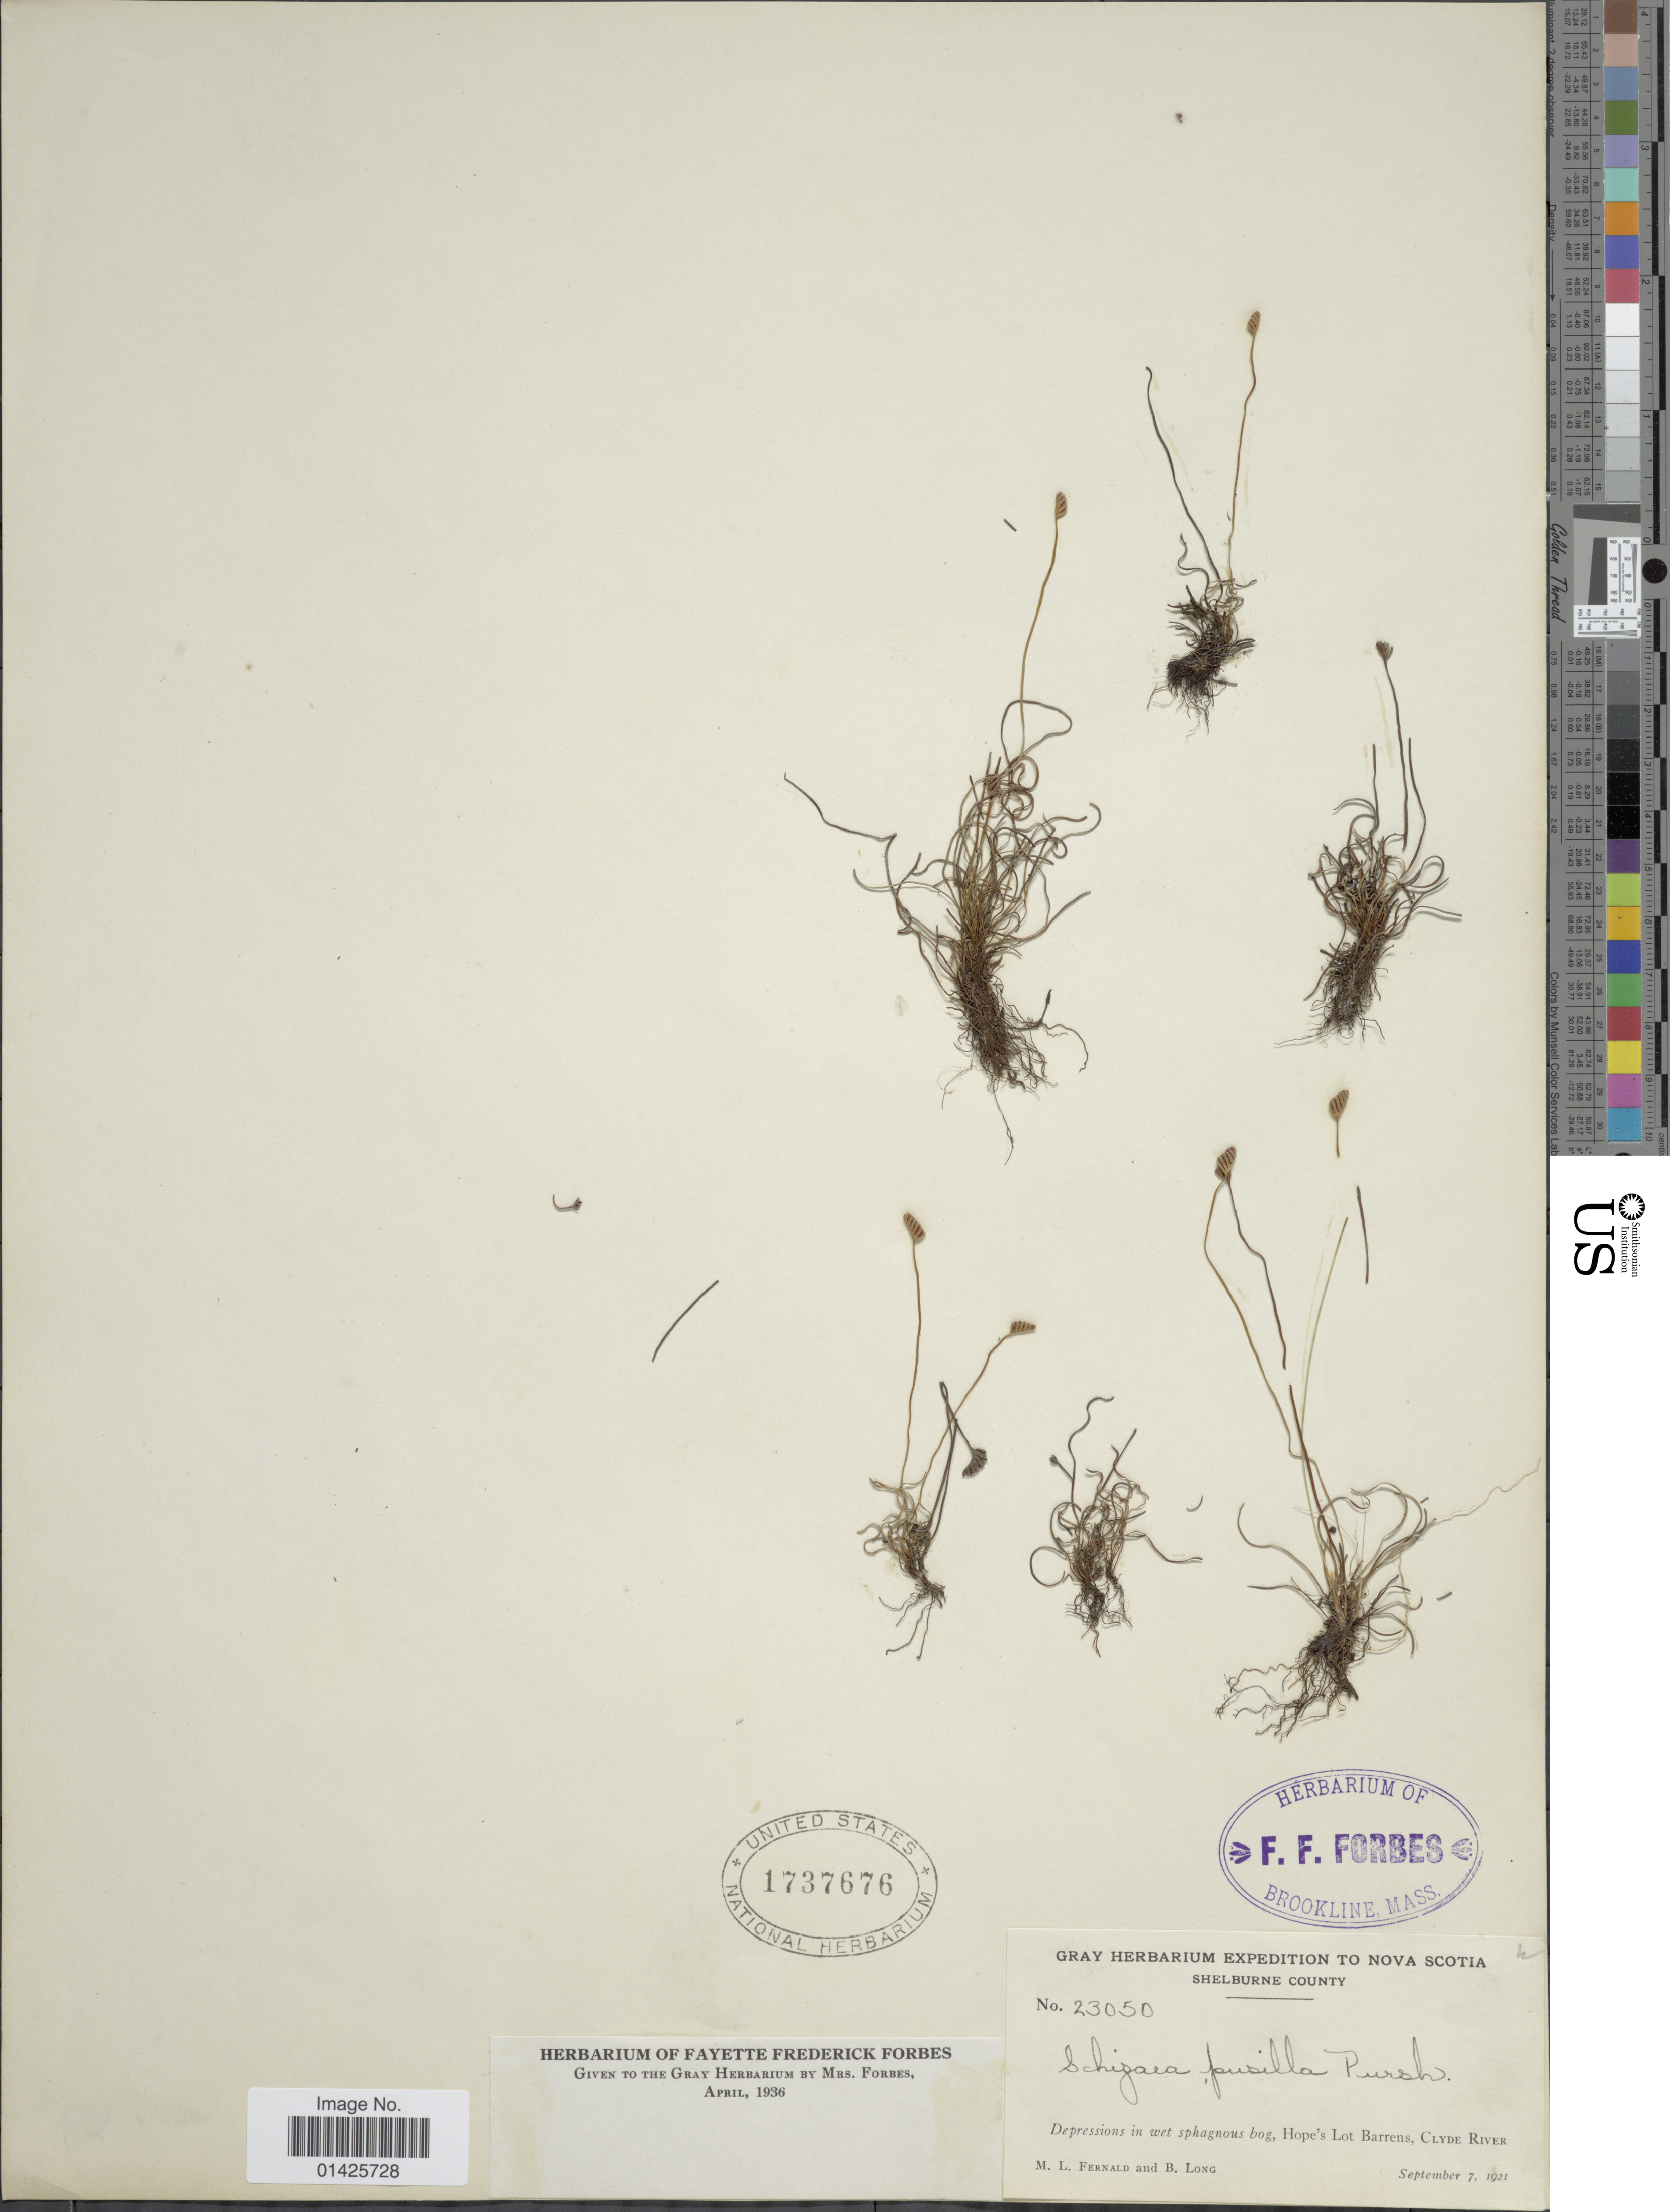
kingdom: Plantae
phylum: Tracheophyta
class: Polypodiopsida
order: Schizaeales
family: Schizaeaceae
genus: Schizaea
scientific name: Schizaea pusilla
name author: Pursh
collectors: M. L. Fernald & B. H. Long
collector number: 23050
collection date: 1921-09-07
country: Canada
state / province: Nova Scotia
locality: Depressions in wet sphagnous bog, Hope's Lot Barrens, Clyde River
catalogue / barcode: US 1737676